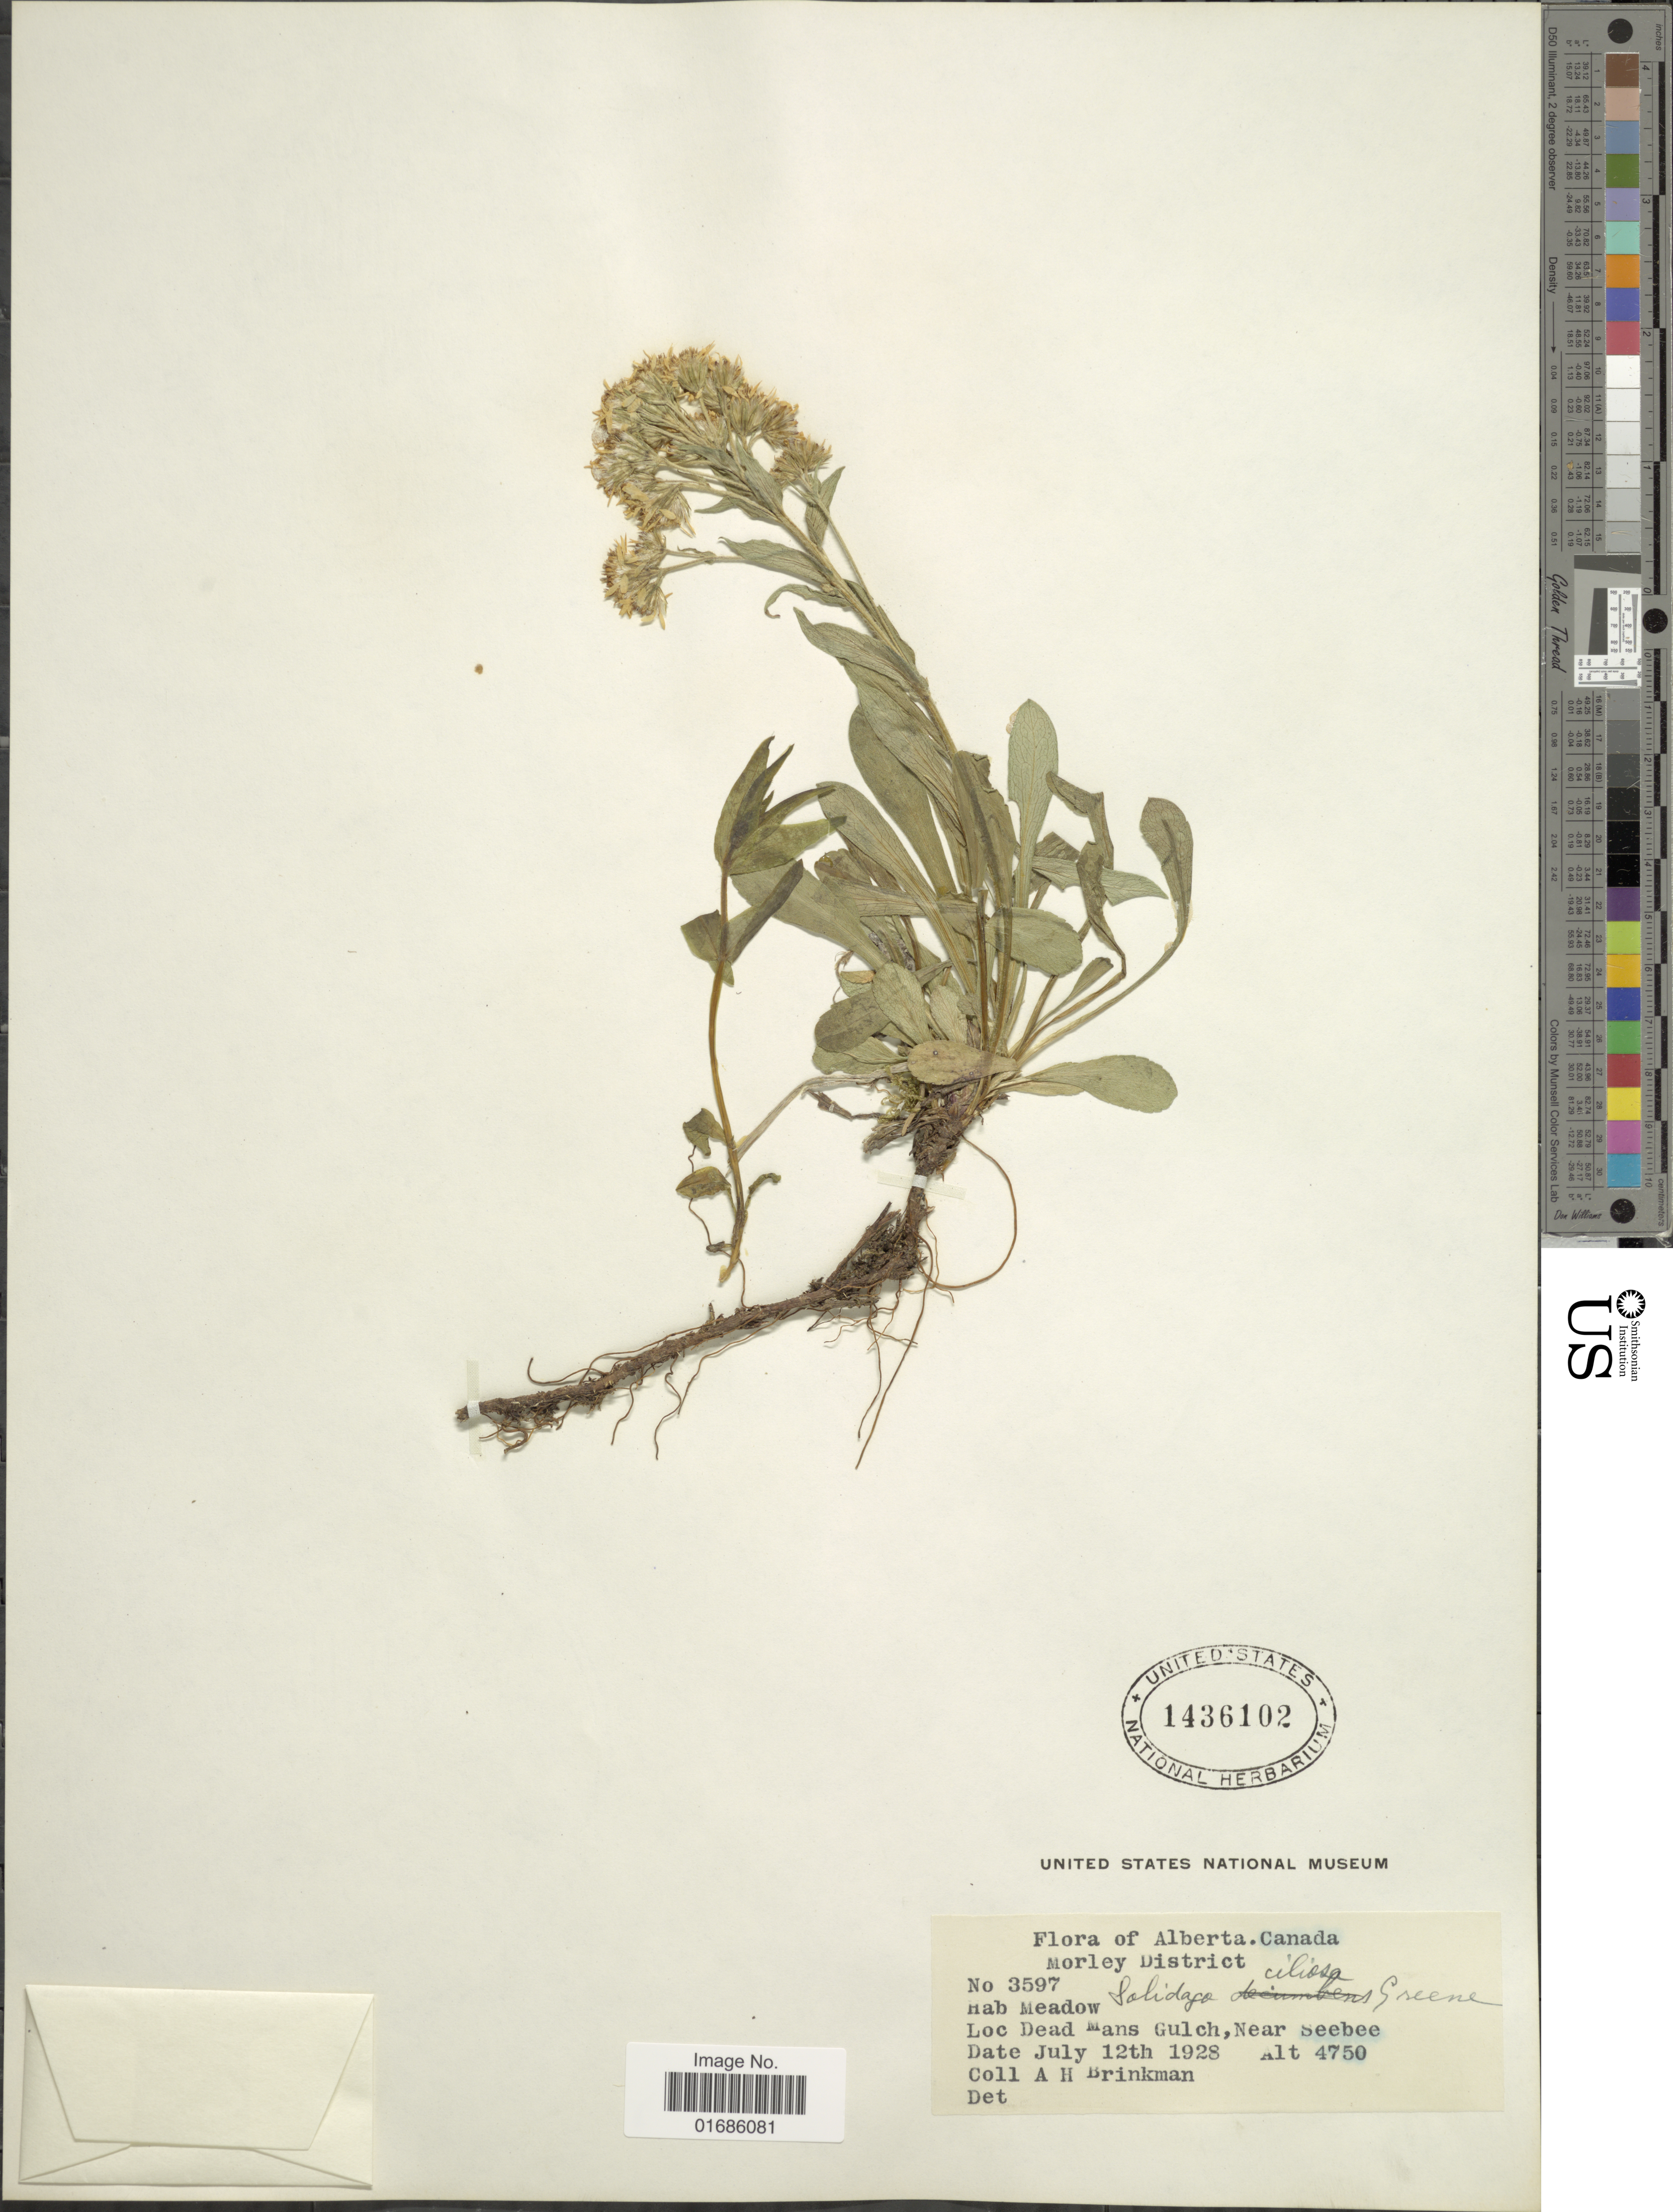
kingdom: Plantae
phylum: Tracheophyta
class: Magnoliopsida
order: Asterales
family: Asteraceae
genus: Solidago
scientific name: Solidago ciliosa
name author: Greene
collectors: A. Brinkman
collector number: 3597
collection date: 1928-07-12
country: Canada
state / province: Alberta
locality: Morley District,Dead Mans Gulch, Near Seebee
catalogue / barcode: US 1436102